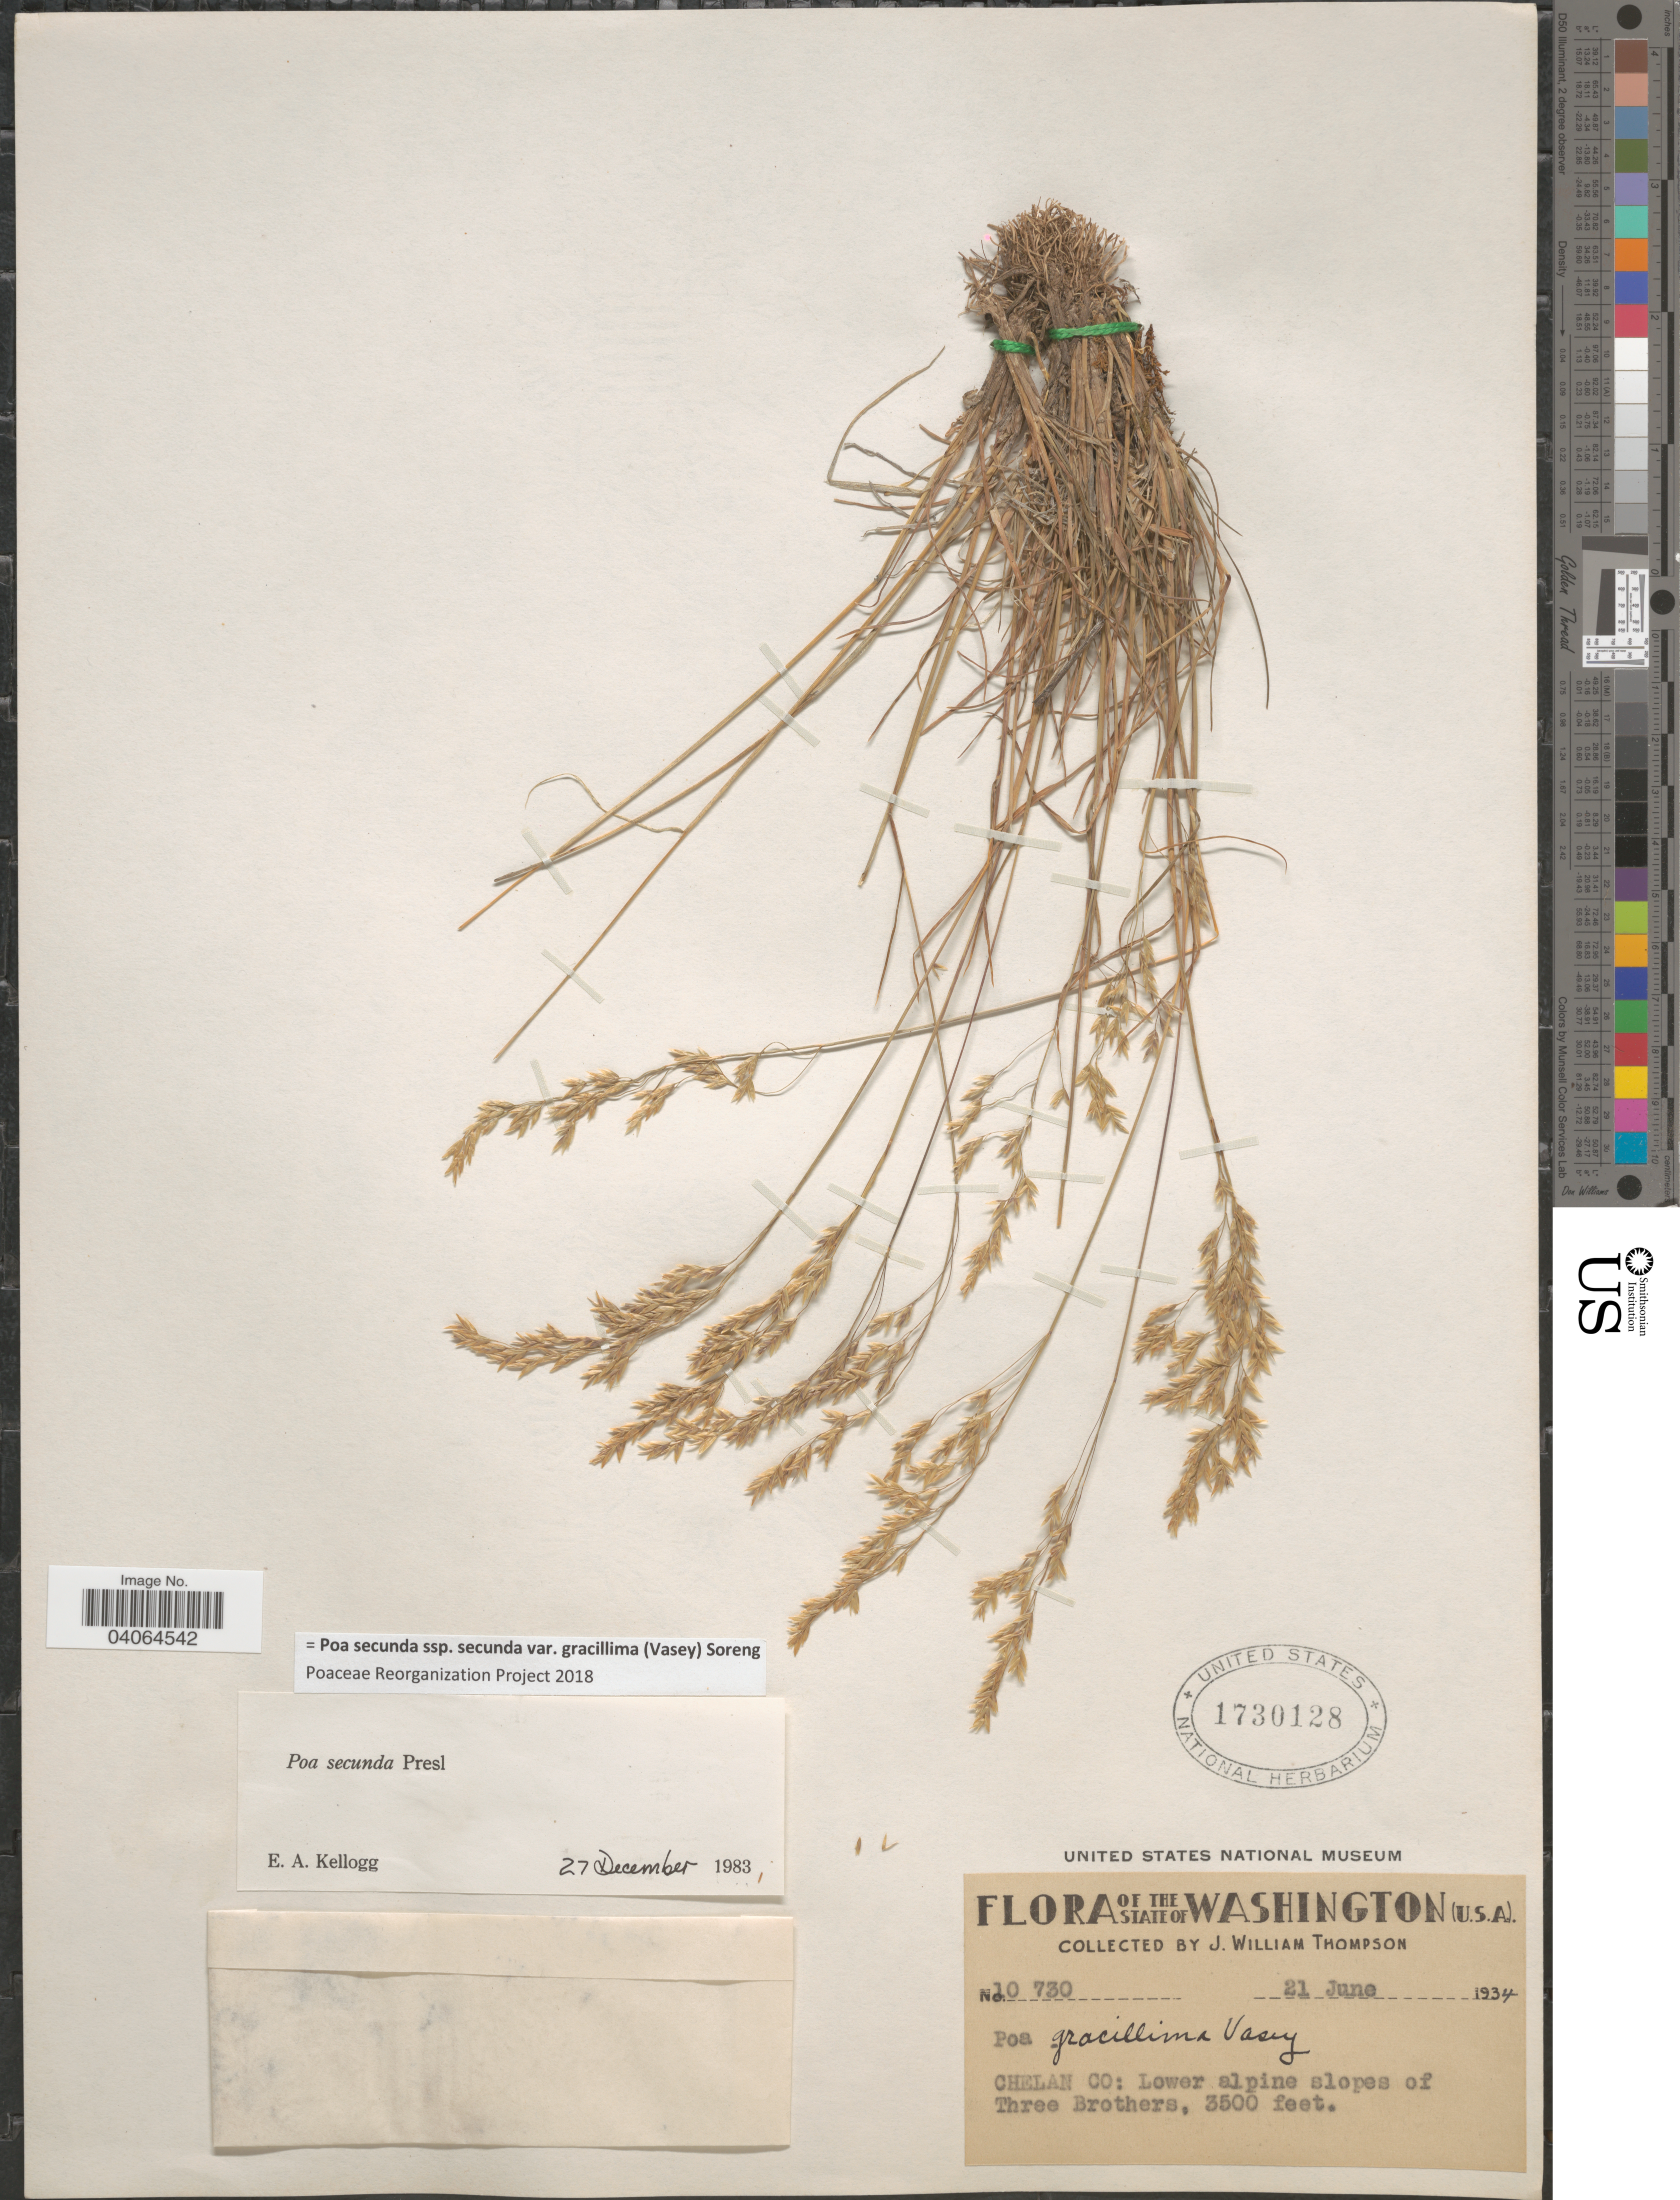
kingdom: Plantae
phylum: Tracheophyta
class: Liliopsida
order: Poales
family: Poaceae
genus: Poa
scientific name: Poa secunda subsp. secunda var. gracillima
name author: (Vasey) Soreng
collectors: J. W. Thompson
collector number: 10730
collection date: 1934-06-21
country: United States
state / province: Washington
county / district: Chelan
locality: Chelan Co: Lower alpine slopes of Three Brothers.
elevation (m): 1067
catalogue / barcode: US 1730128